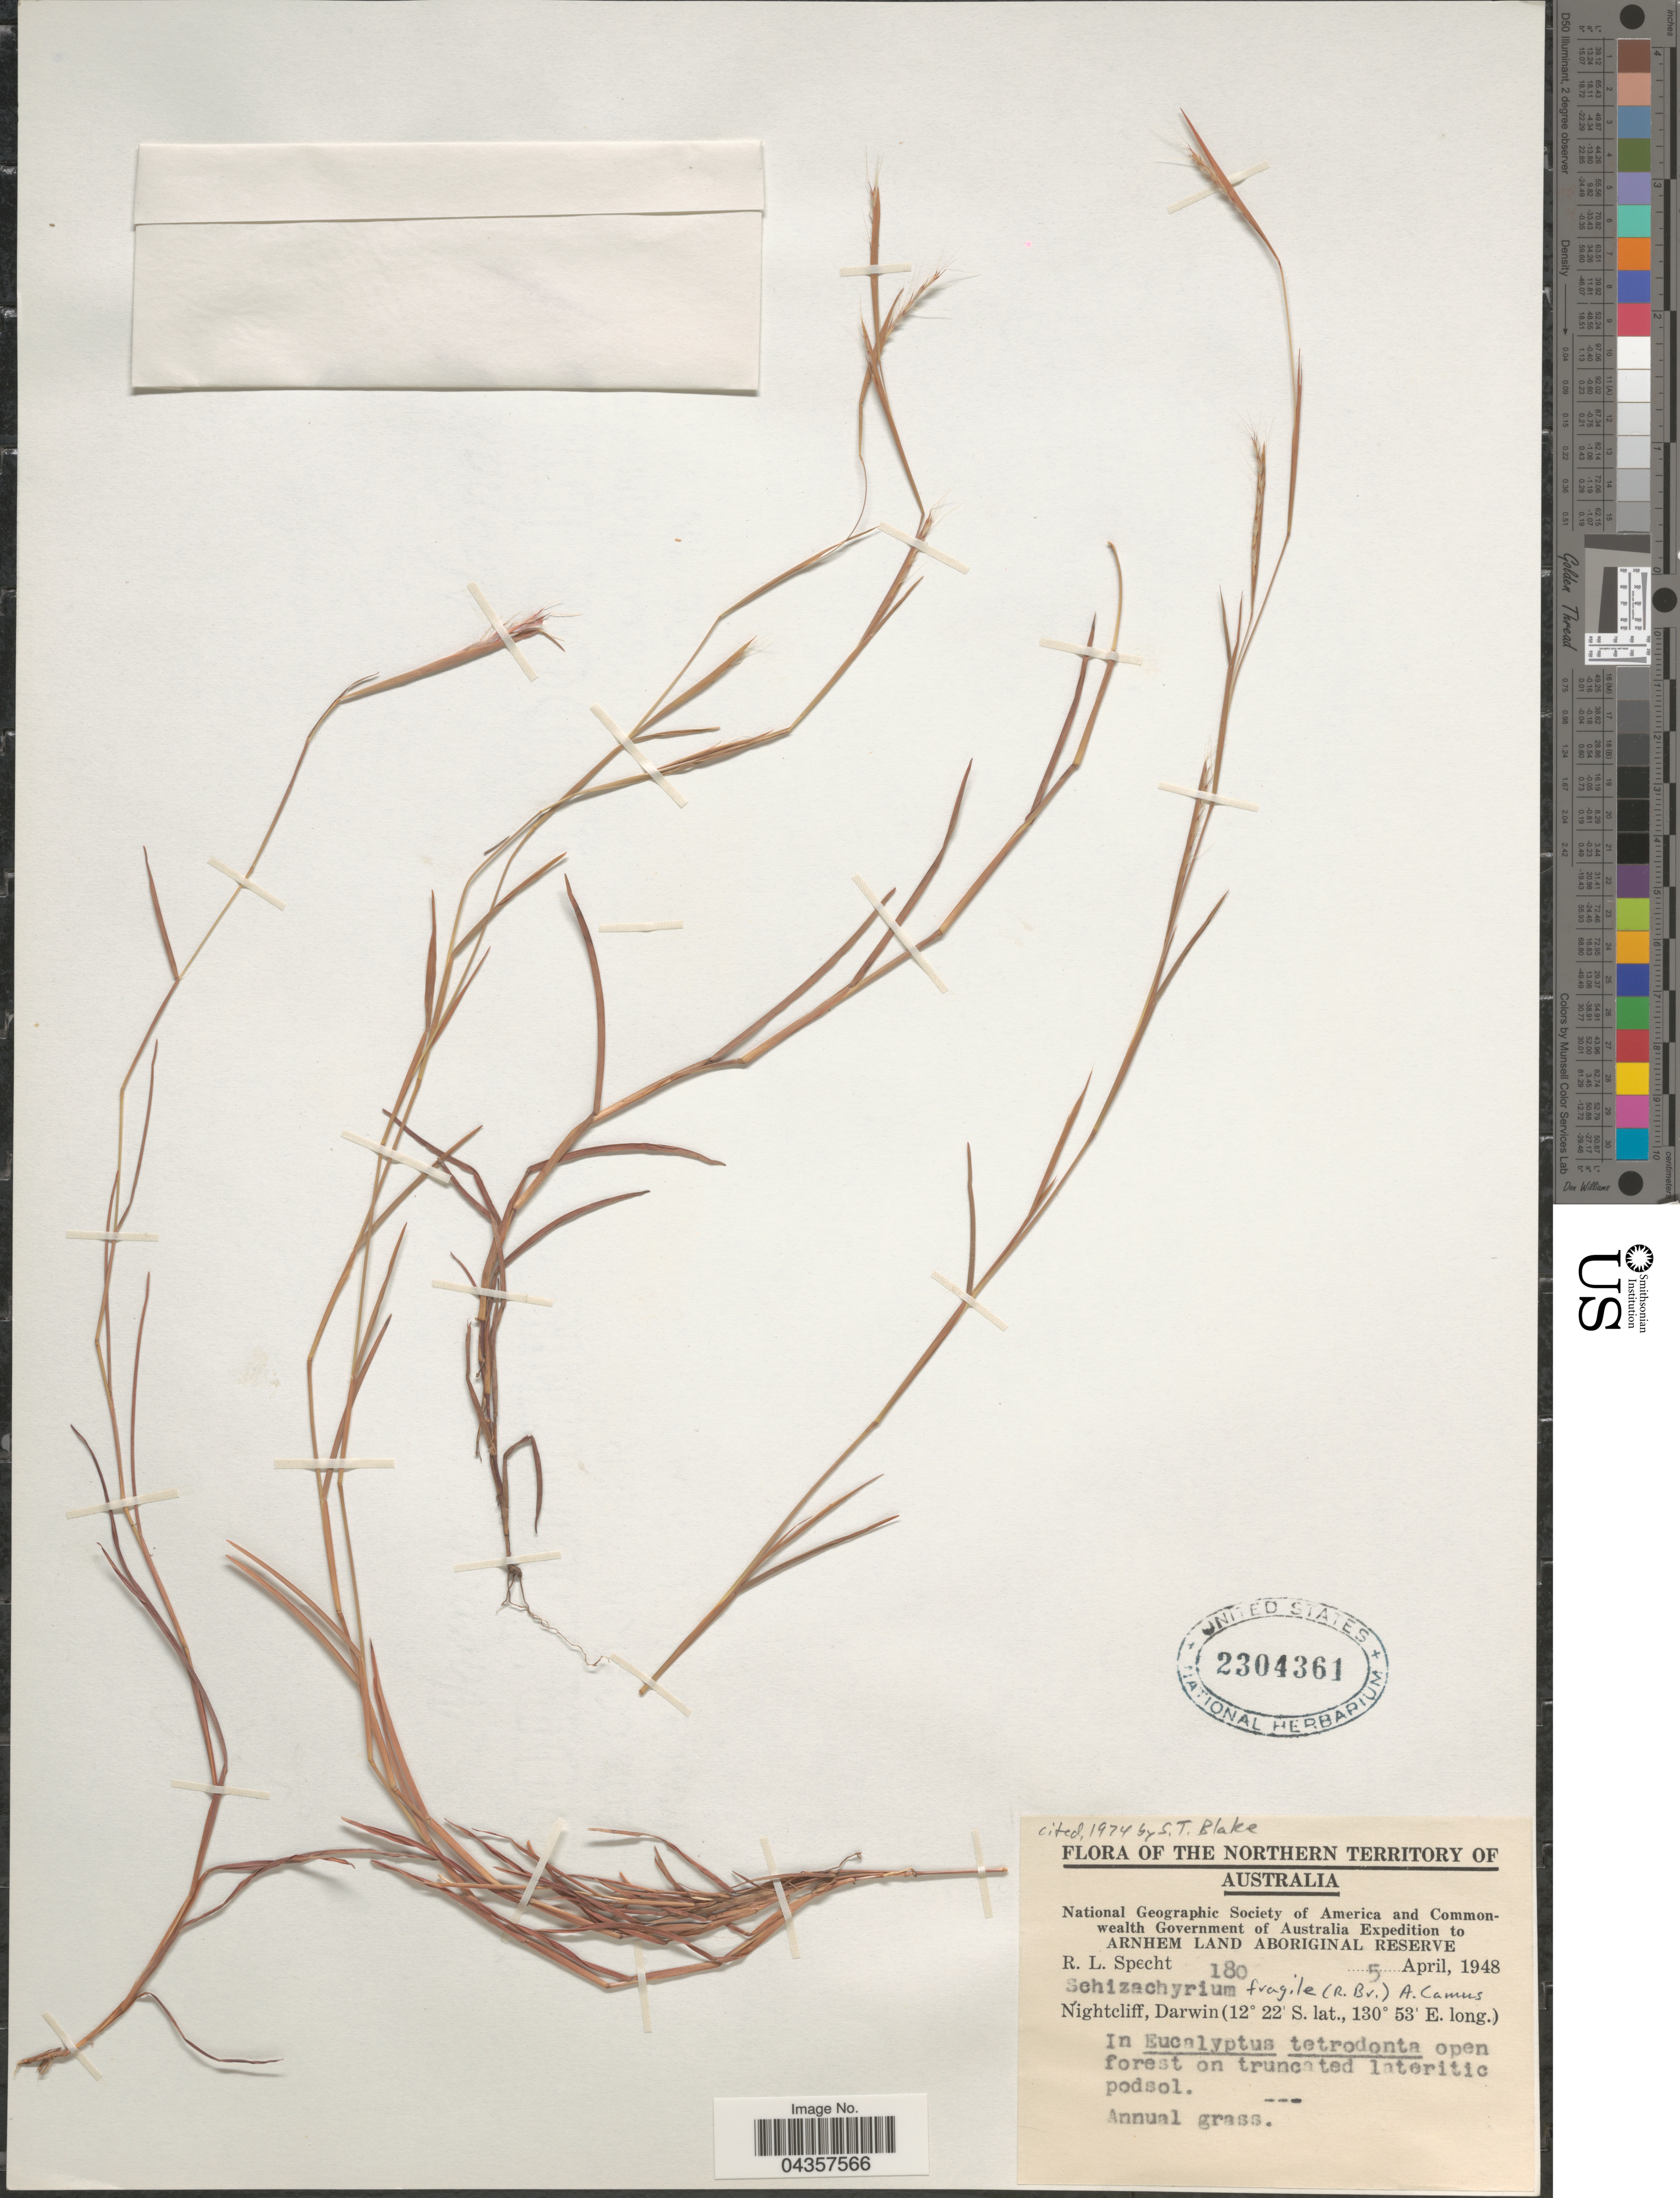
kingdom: Plantae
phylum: Tracheophyta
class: Liliopsida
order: Poales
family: Poaceae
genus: Schizachyrium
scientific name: Schizachyrium fragile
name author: (R. Br.) A. Camus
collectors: R. L. Specht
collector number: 180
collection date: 1948-04-05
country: Australia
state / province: Northern Territory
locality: National Geographic Society of America and Commonwealth Government of australia Expedition to Arnhem Land Aboriginal Reserve. Nightcliff, Darwin.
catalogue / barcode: US 2304361